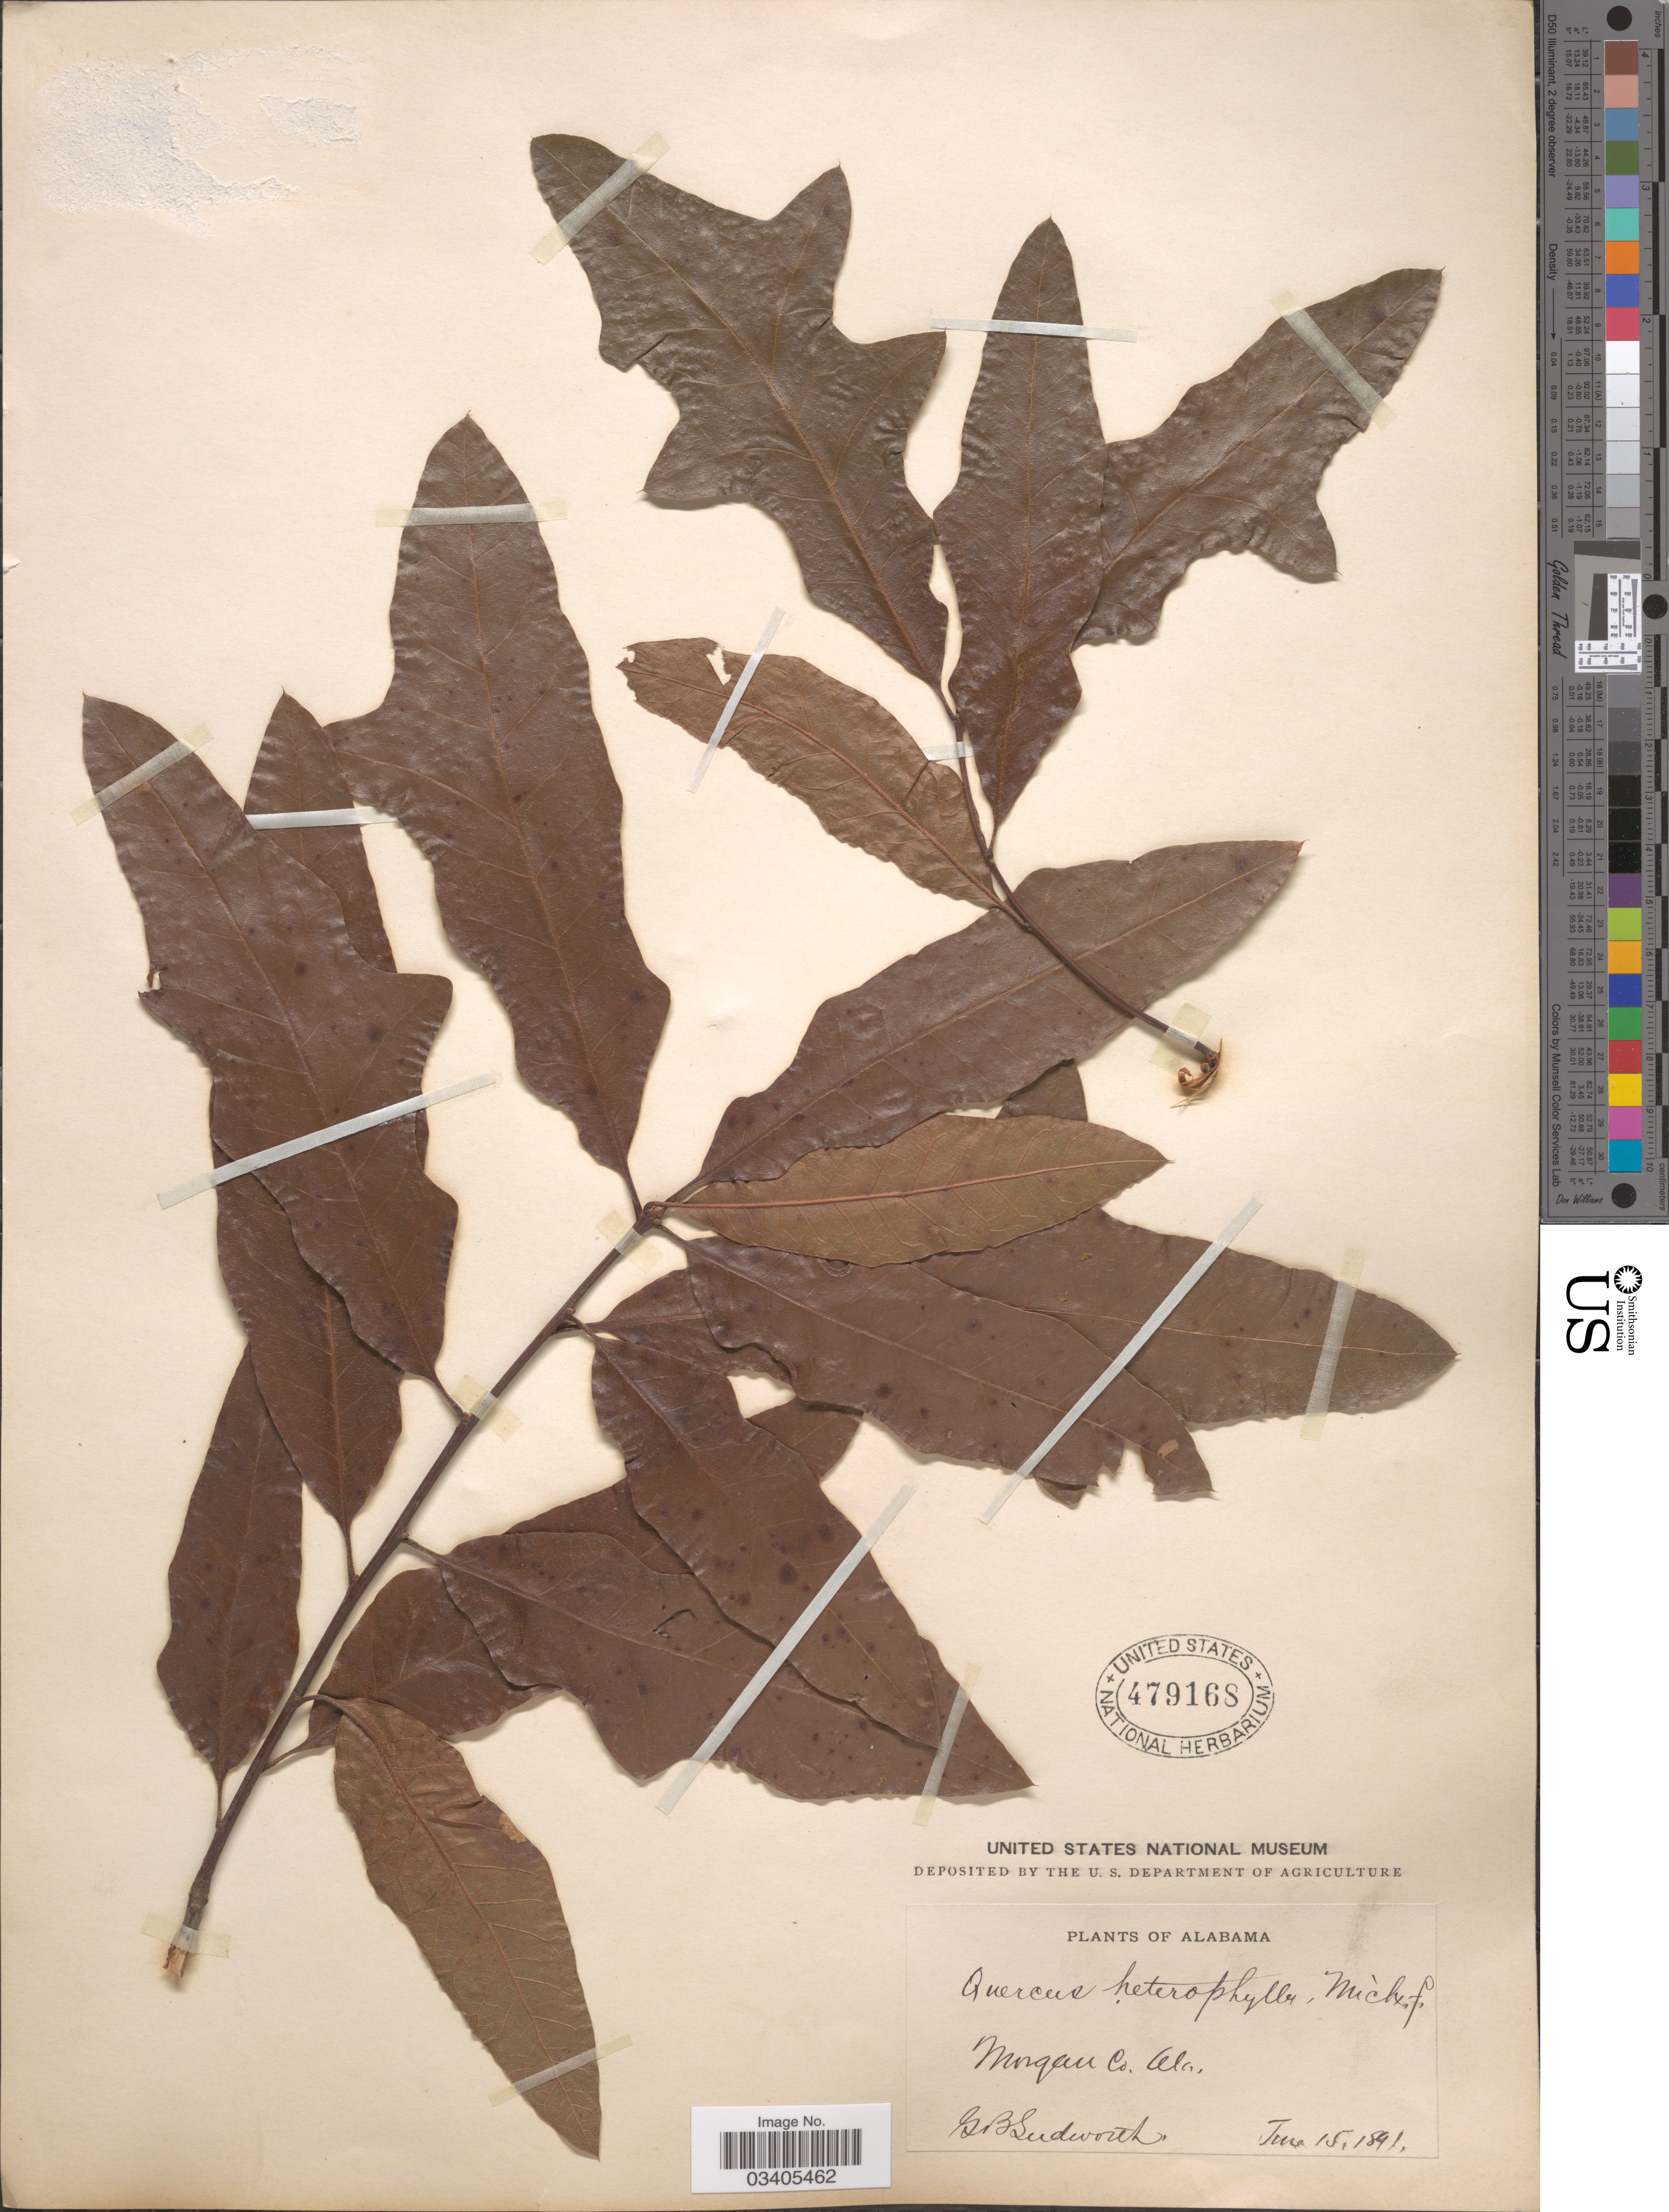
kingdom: Plantae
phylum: Tracheophyta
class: Magnoliopsida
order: Fagales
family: Fagaceae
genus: Quercus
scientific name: Quercus x heterophylla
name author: Michx.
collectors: G. B. Sudworth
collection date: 1891-06-15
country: United States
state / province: Alabama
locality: Morgan Co.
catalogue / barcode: US 479168